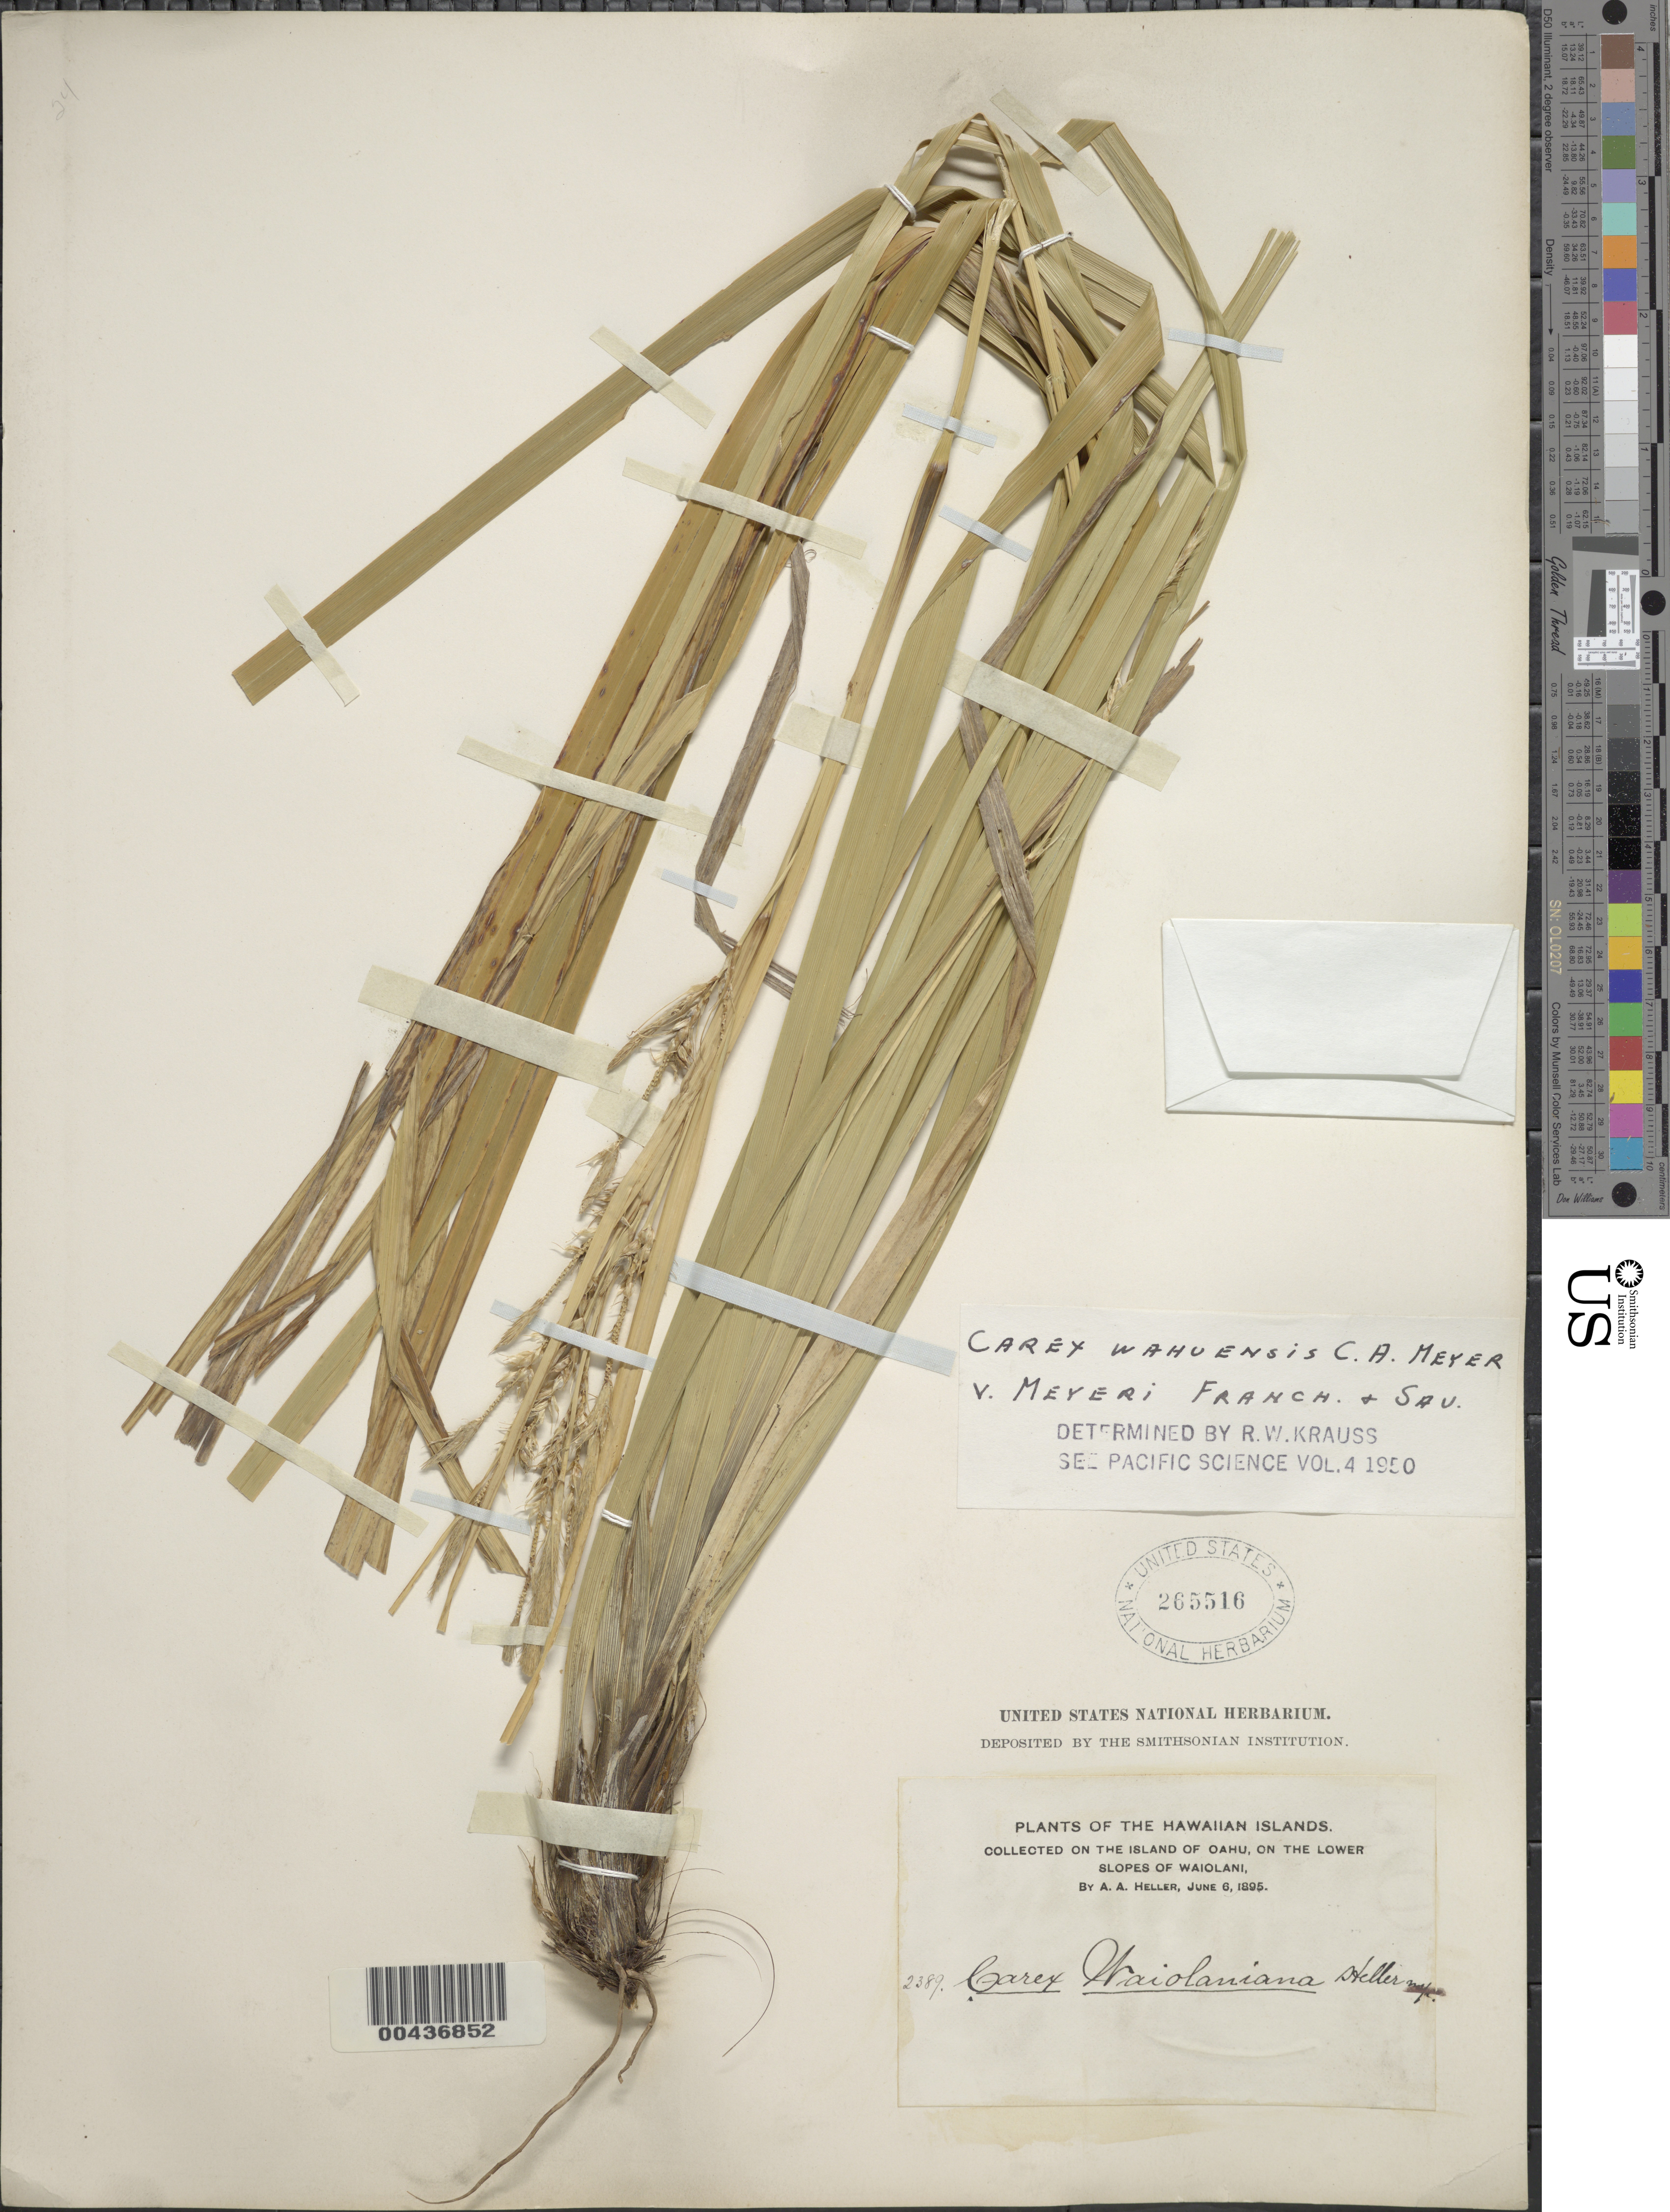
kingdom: Plantae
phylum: Tracheophyta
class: Liliopsida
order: Poales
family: Cyperaceae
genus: Carex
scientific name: Carex wahuensis subsp. wahuensis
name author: C.A. Mey.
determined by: Wagner, W. L., (BOT), Smithsonian Institution - National Museum of Natural History (UNITED STATES)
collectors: A. A. Heller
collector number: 2389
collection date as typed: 6 Jun 1895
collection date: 1895-06-06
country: United States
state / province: Hawaii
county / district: Honolulu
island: Oahu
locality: On the lower slopes of Waiolani, Oahu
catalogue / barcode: US 265516